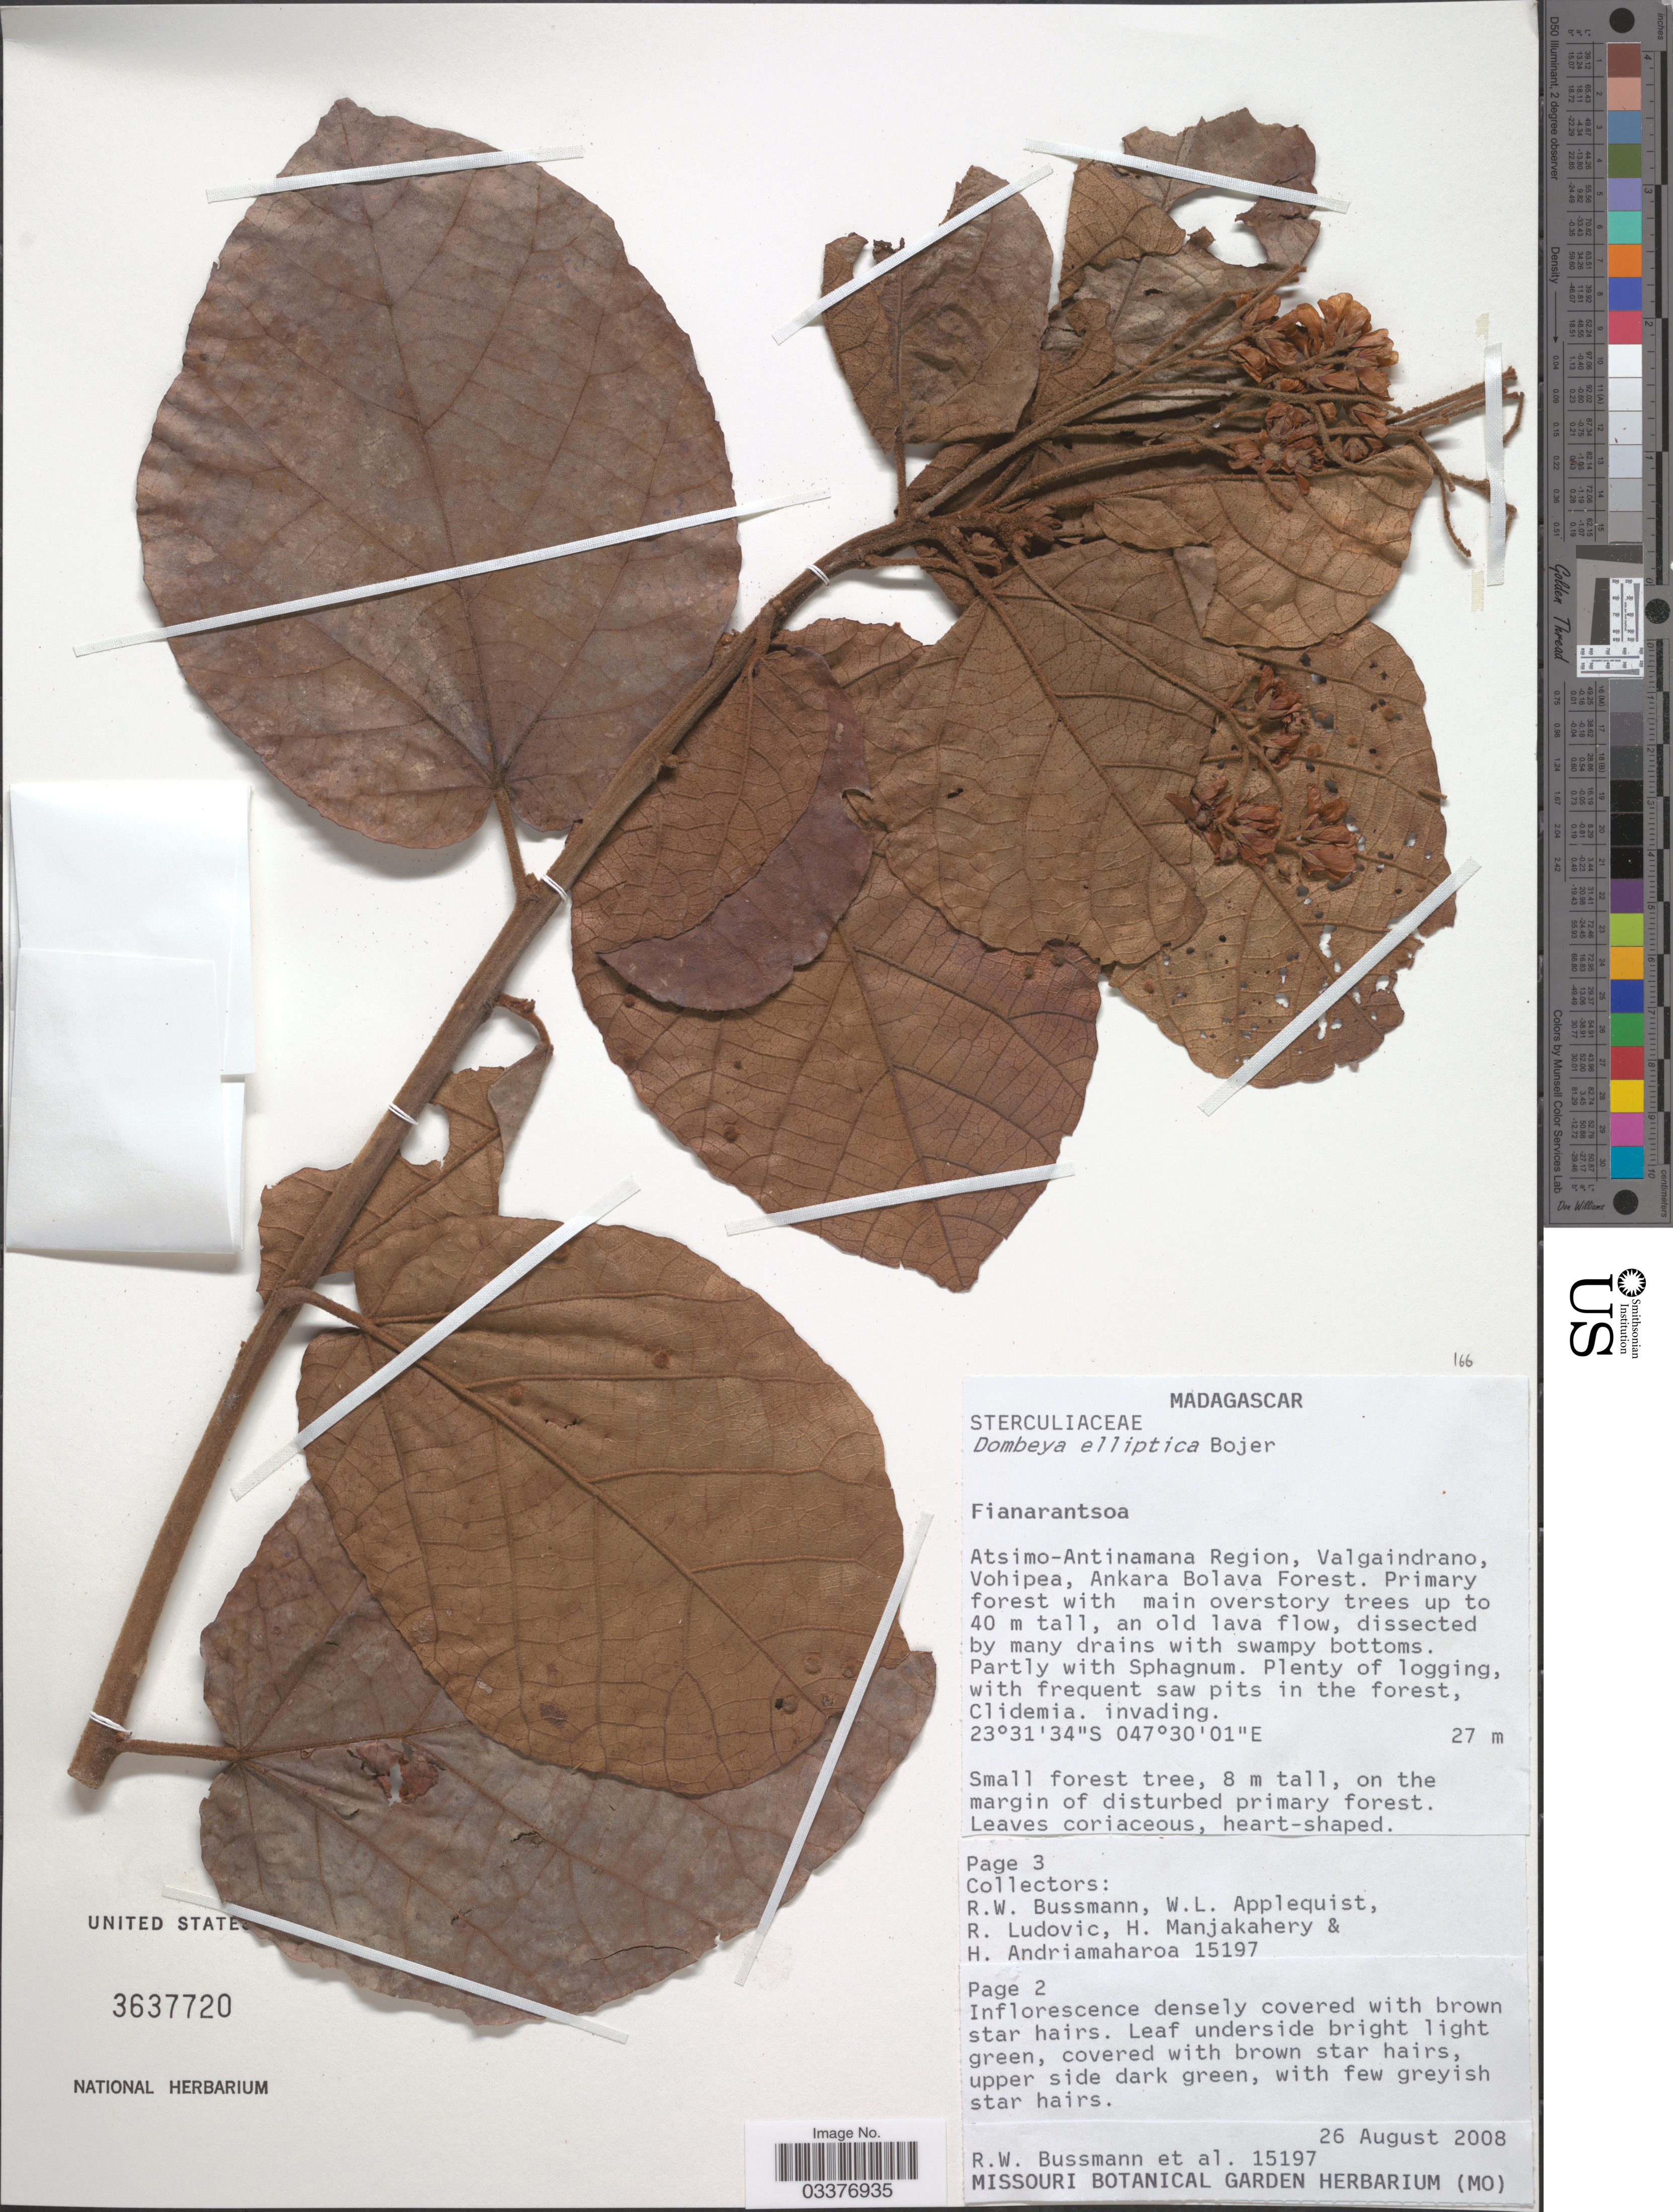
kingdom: Plantae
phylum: Tracheophyta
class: Magnoliopsida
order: Malvales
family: Malvaceae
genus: Dombeya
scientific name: Dombeya elliptica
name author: Bojer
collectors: R. W. Bussmann, W. Applequist, R. Ludovic, H. N. Manjakahery & H. Andriamaharoa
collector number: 15197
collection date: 2008-08-26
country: Madagascar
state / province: Atsimo-Atsinanana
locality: Atsimo-Antinamana Region, Valgaindrano, Vohipea, Ankara Bolava Forest.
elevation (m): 27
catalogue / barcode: US 3637720